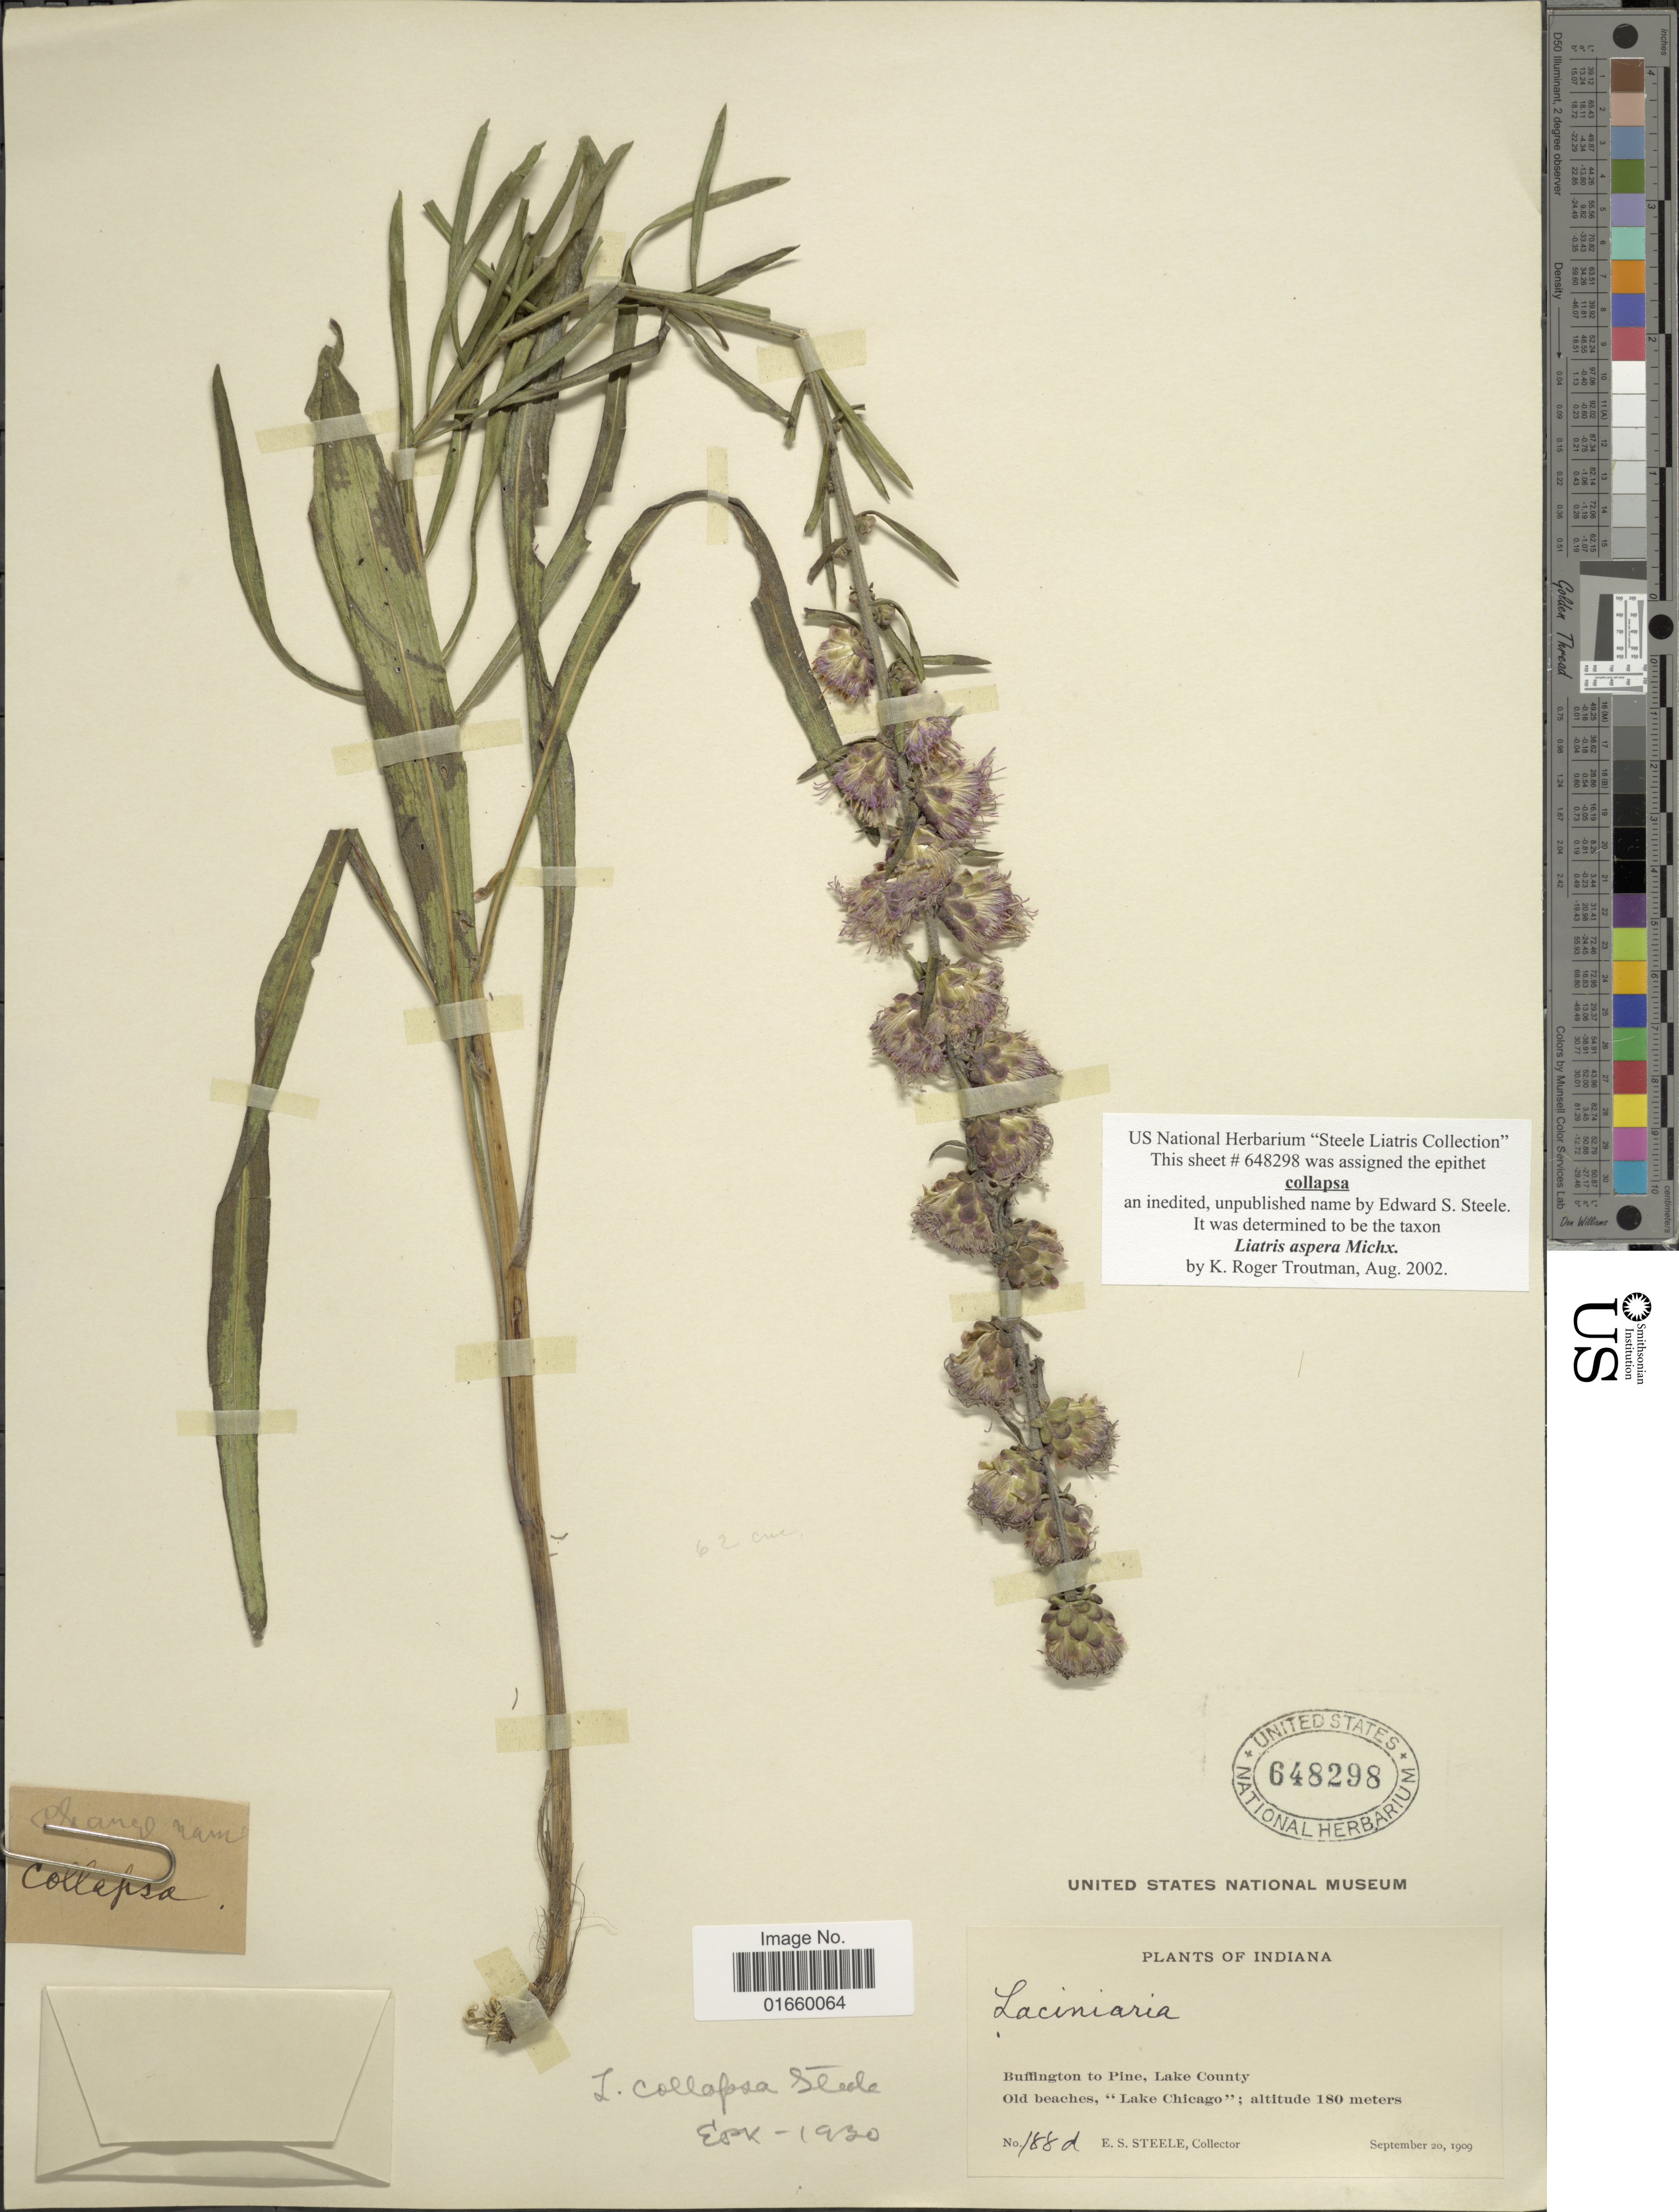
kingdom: Plantae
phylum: Tracheophyta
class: Magnoliopsida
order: Asterales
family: Asteraceae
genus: Liatris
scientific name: Liatris aspera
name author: Michx.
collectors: E. Steele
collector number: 188d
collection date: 1909-09-20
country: United States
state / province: Indiana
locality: Buffington to Pine, Lake County, Old Beaches, "Lake Chicago"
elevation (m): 180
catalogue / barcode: US 648298